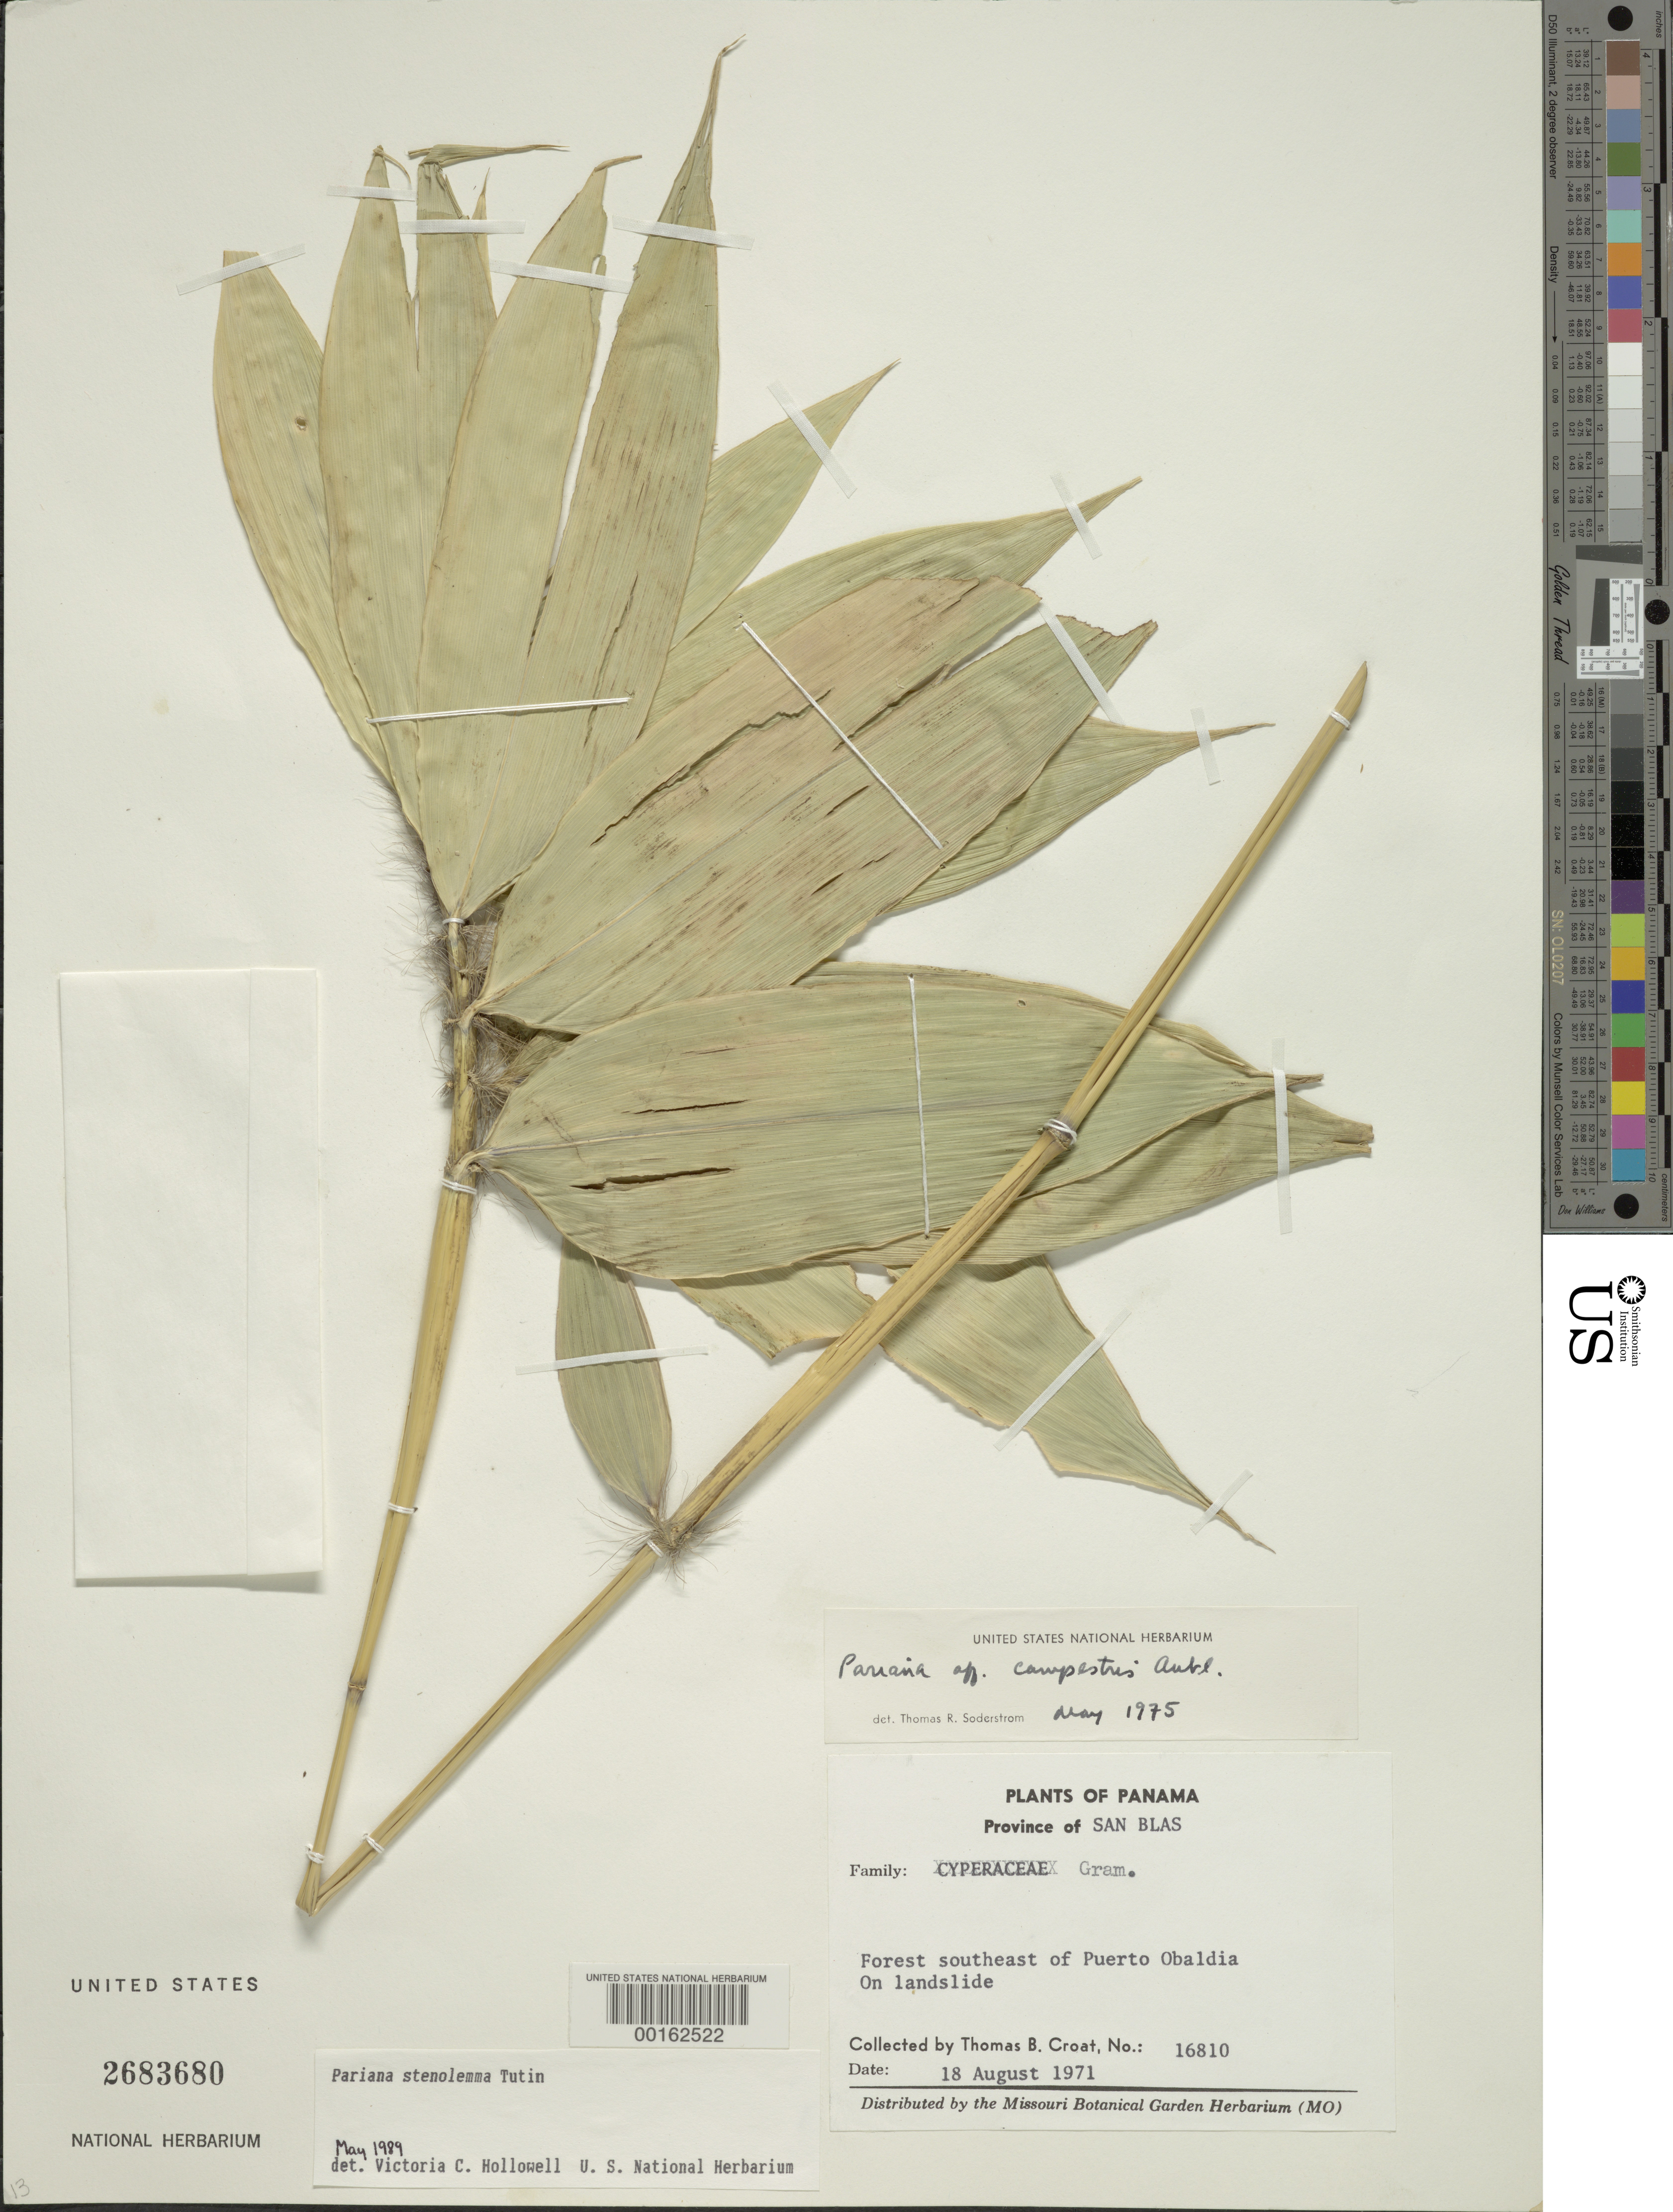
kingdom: Plantae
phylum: Tracheophyta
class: Liliopsida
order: Poales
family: Poaceae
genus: Pariana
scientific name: Pariana stenolemma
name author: Tutin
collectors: T. B. Croat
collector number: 16810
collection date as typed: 18 Aug 1971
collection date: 1971-08-18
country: Panama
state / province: Kuna Yala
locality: Se of Puerto Obaldia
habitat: Forest on landslide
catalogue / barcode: US 2683680